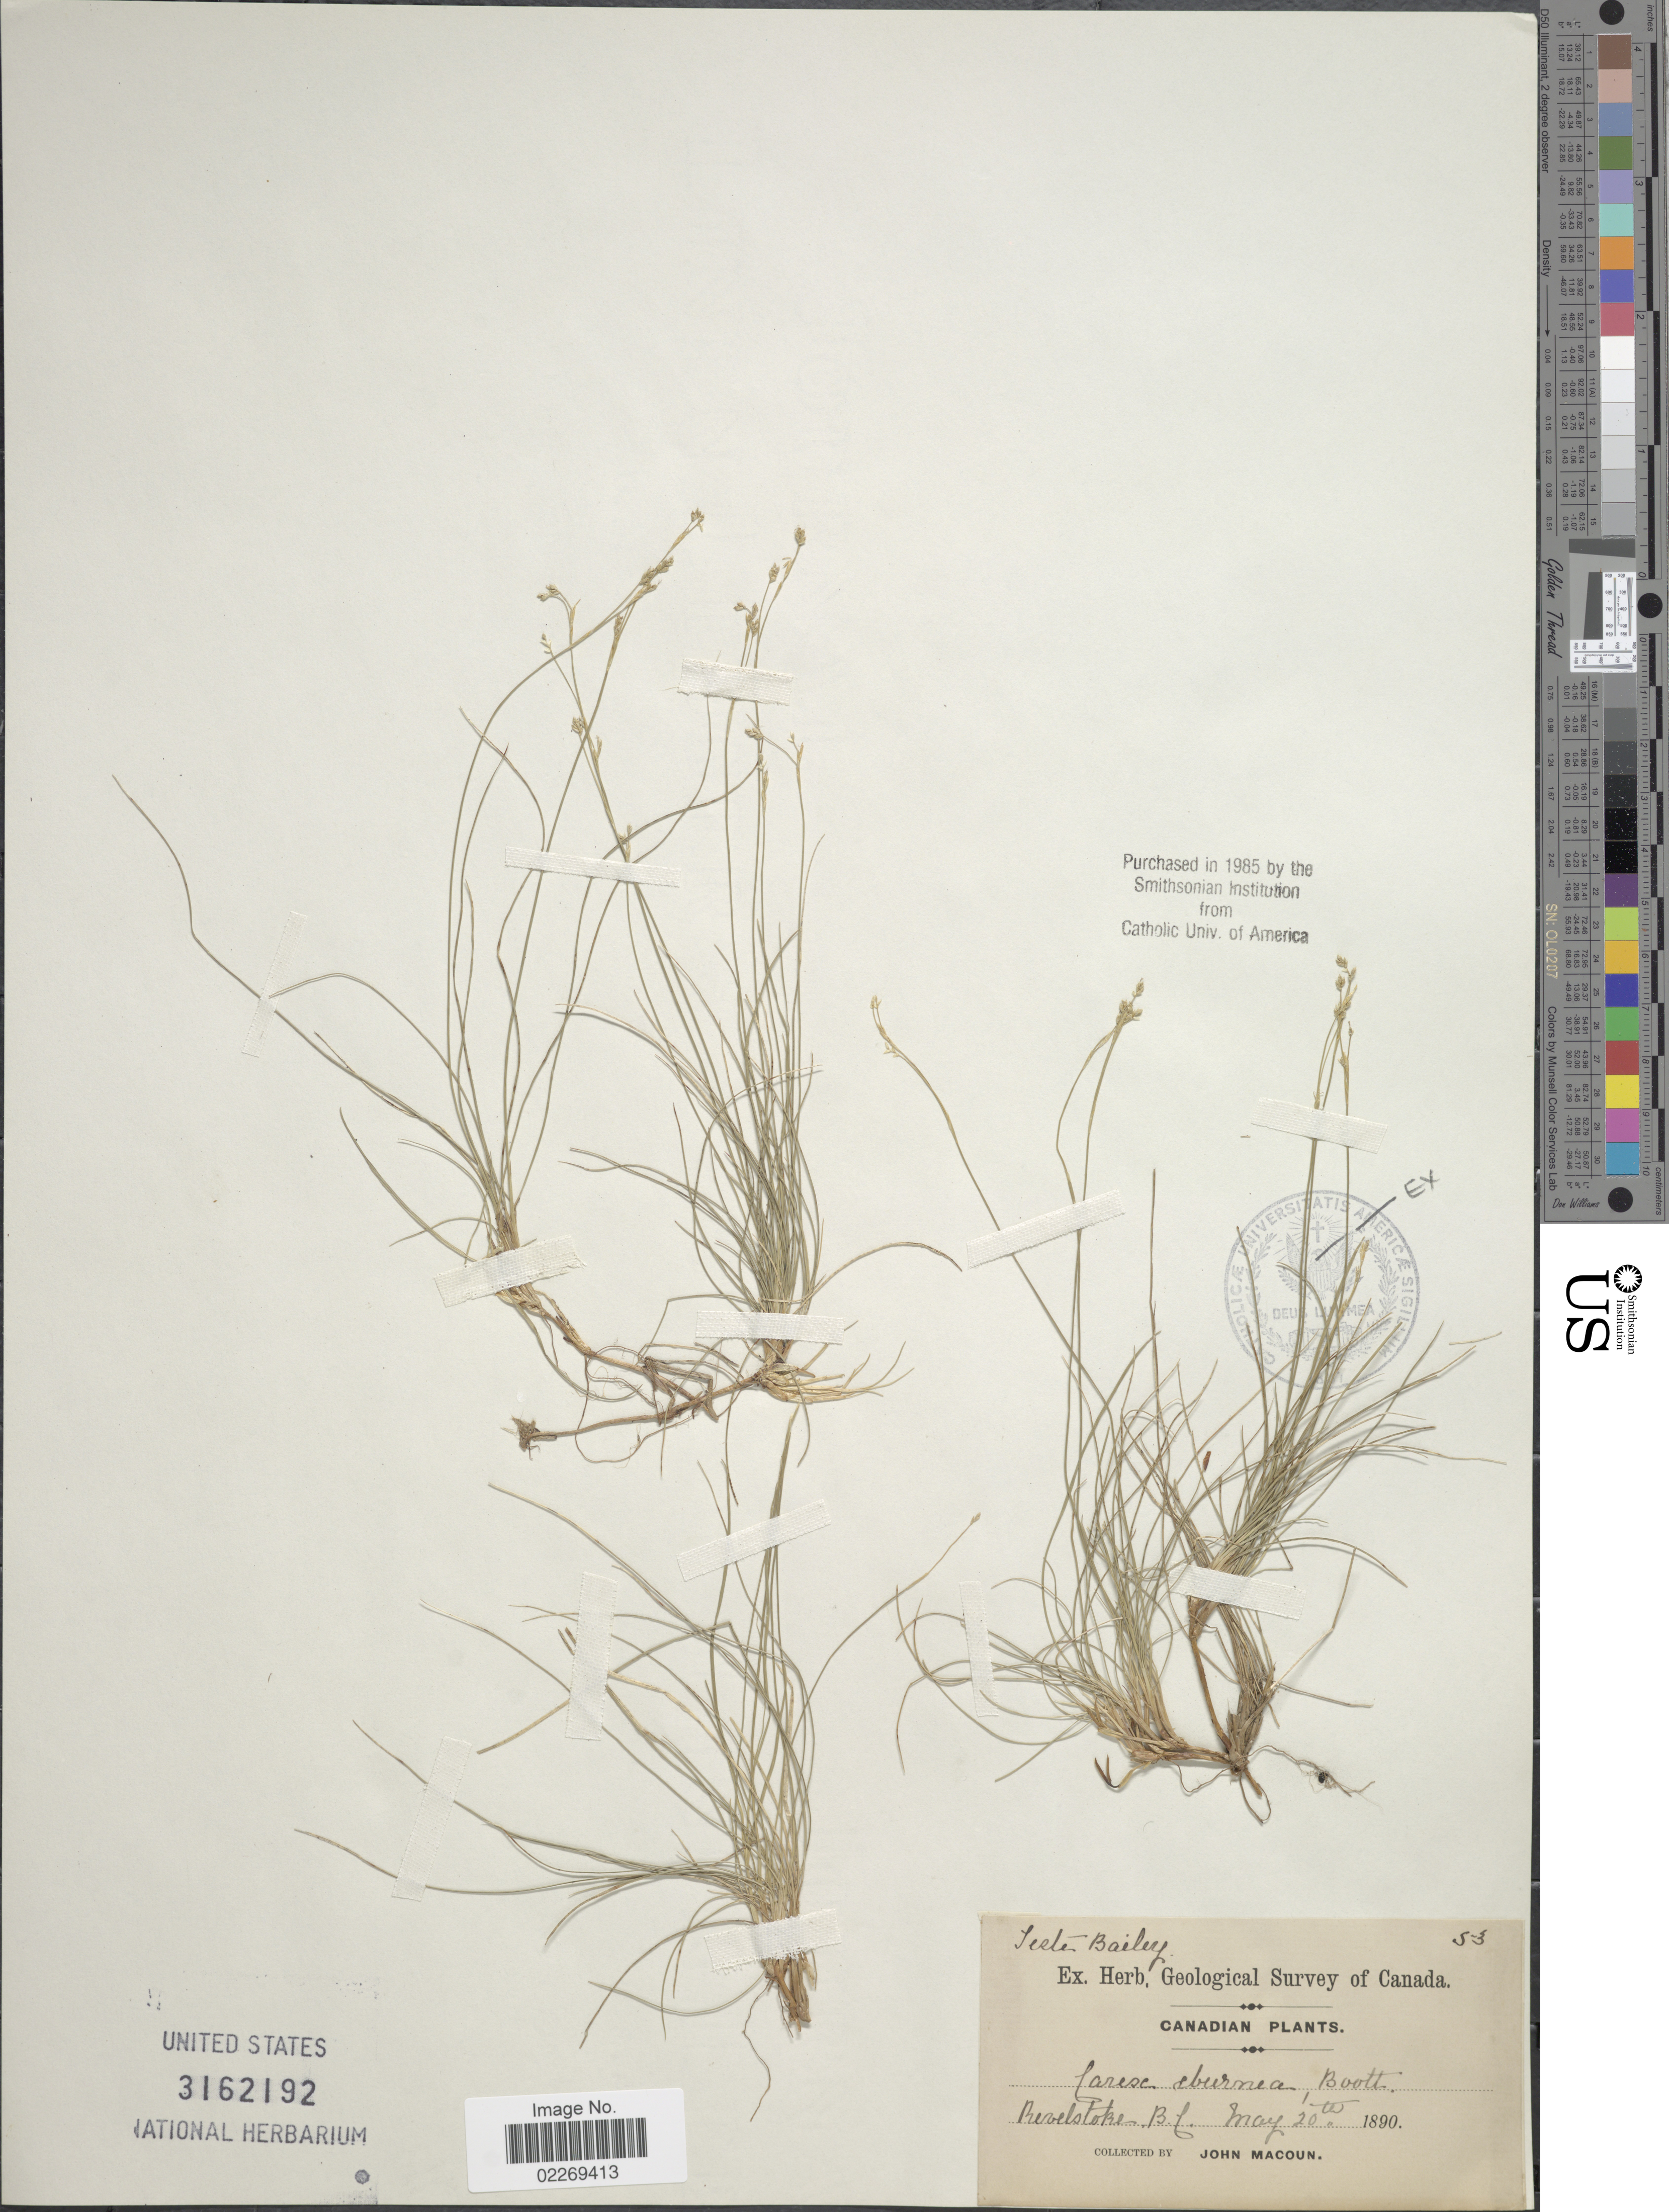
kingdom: Plantae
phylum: Tracheophyta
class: Liliopsida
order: Poales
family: Cyperaceae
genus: Carex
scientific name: Carex eburnea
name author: Boott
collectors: J. Macoun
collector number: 53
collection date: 1890-05-20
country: Canada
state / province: British Columbia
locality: Revelstoke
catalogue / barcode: US 3162192